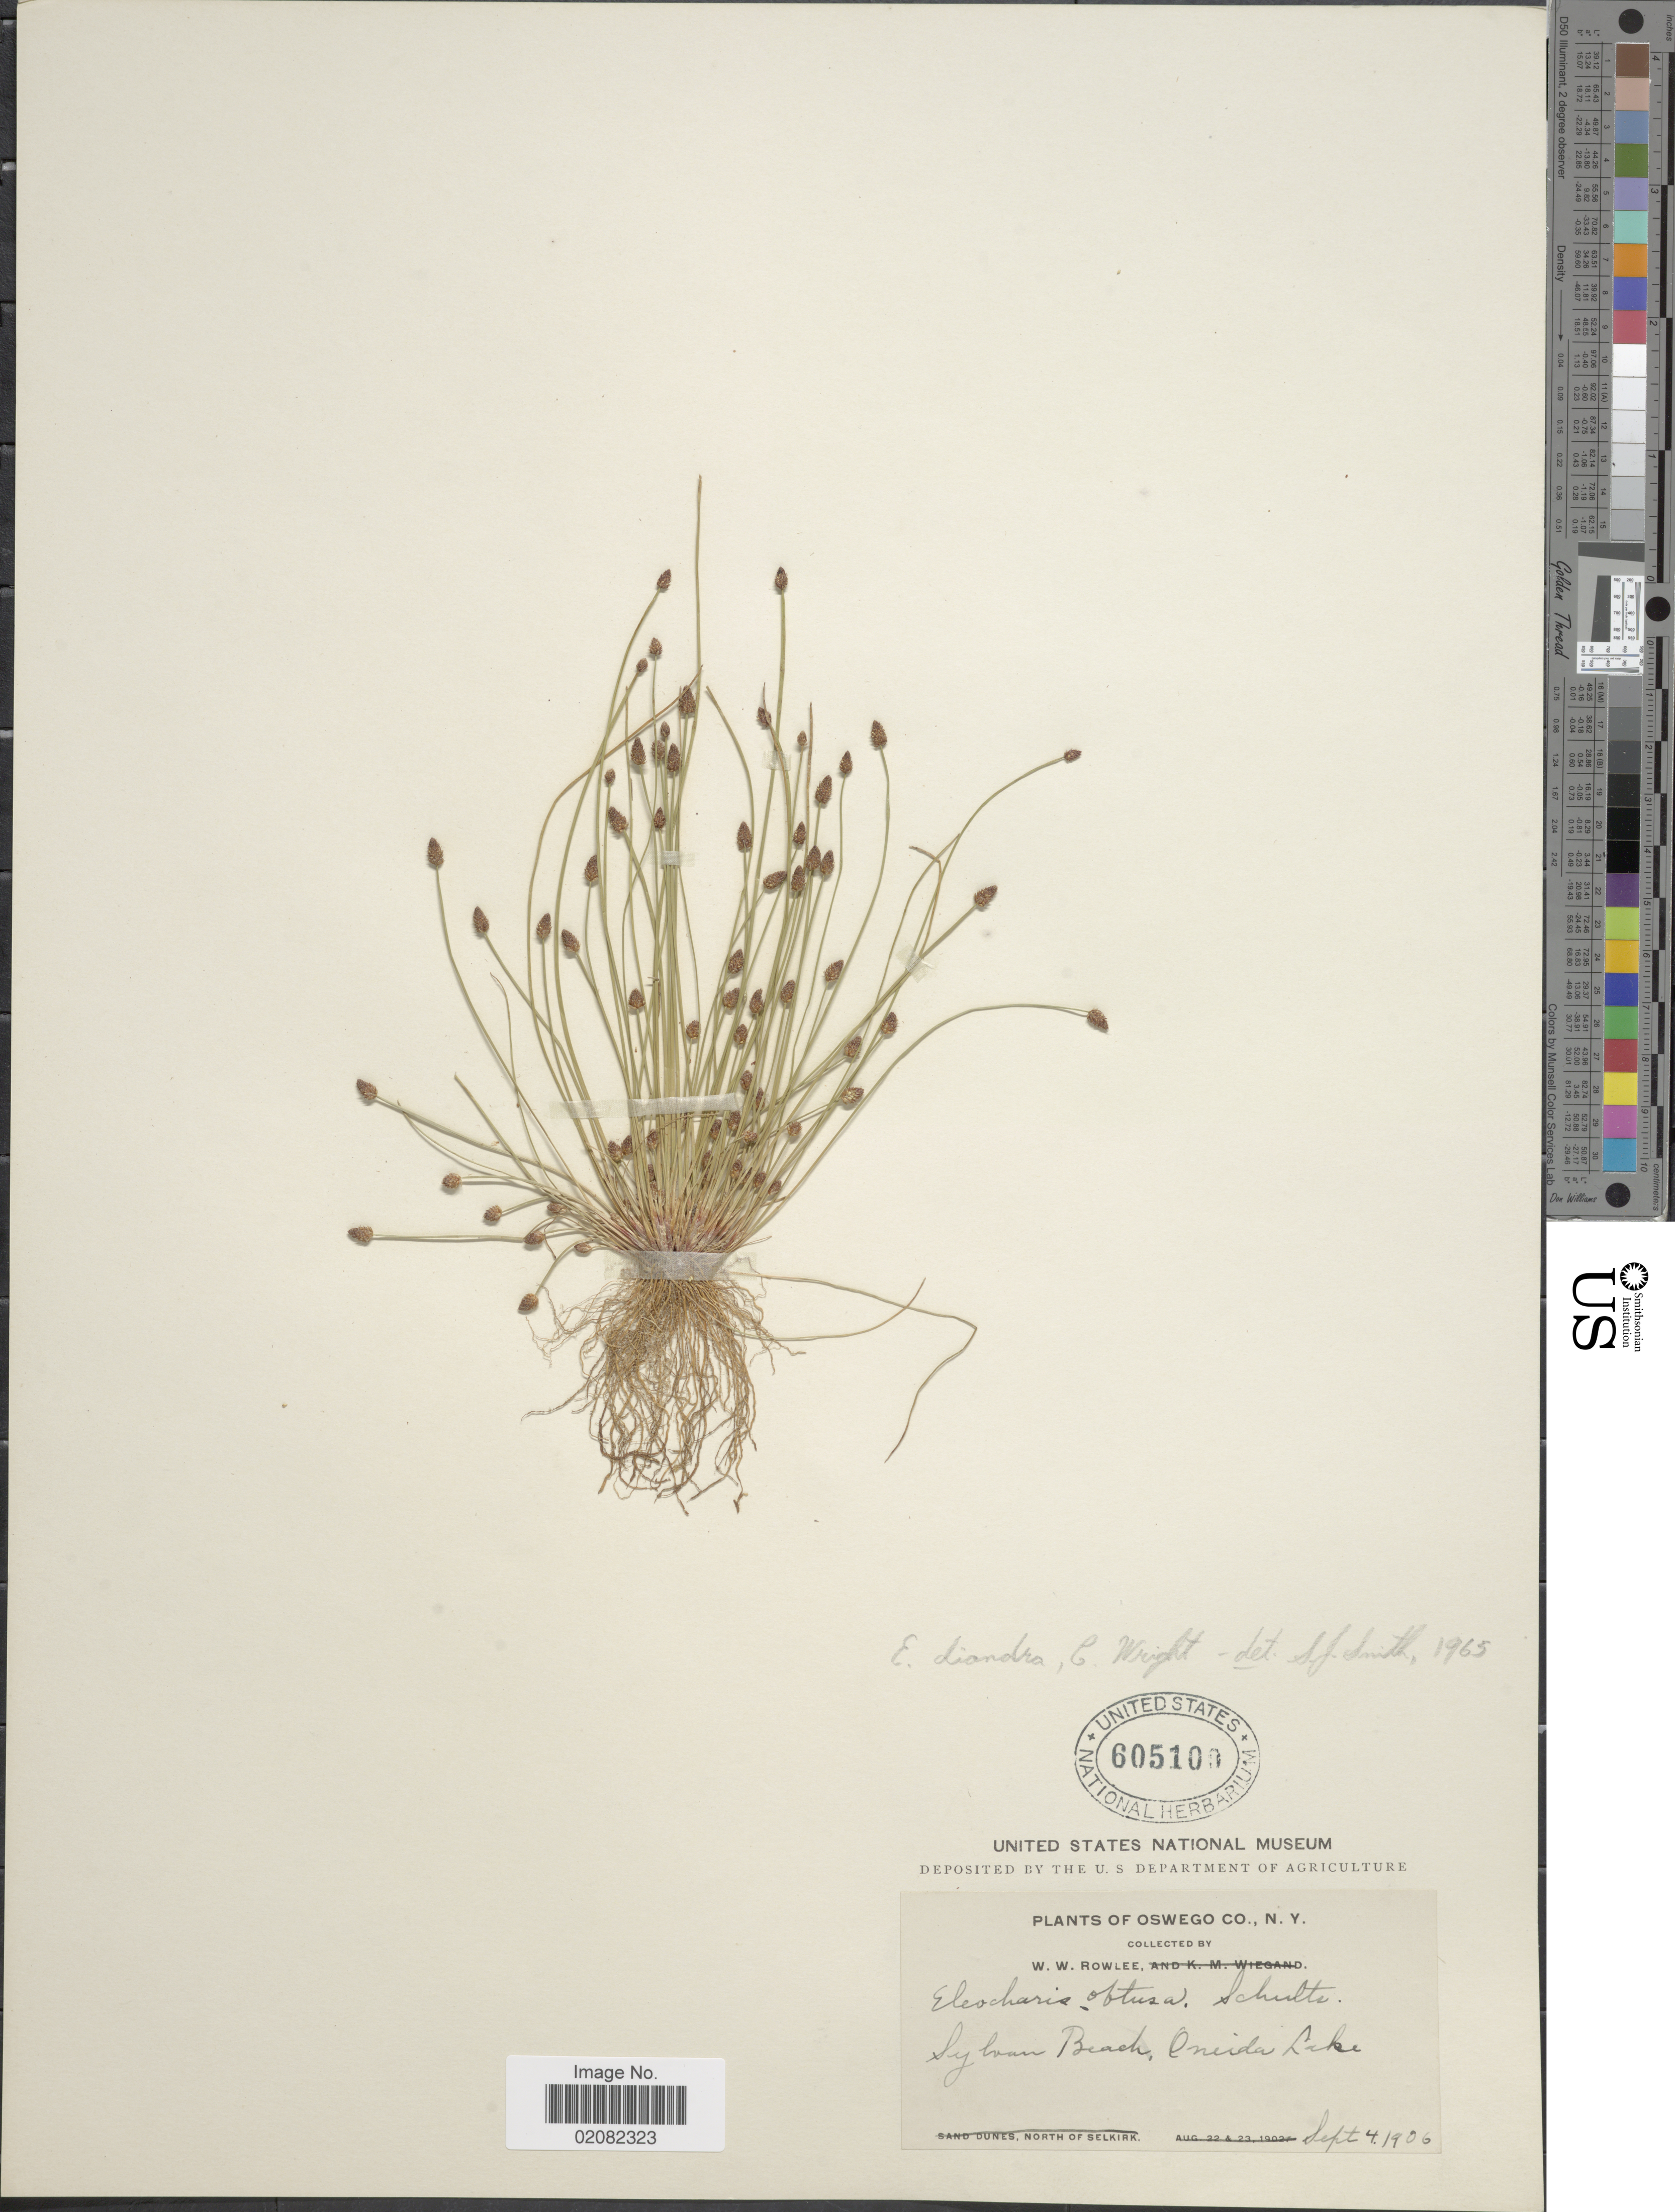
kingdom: Plantae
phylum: Tracheophyta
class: Liliopsida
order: Poales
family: Cyperaceae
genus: Eleocharis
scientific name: Eleocharis diandra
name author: C. Wright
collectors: W. W. Rowlee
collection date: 1906-09-04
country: United States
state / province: New York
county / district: Oneida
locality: Oswego Co., N.Y., Sylvan Beach, Oneida Lake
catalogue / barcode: US 605100